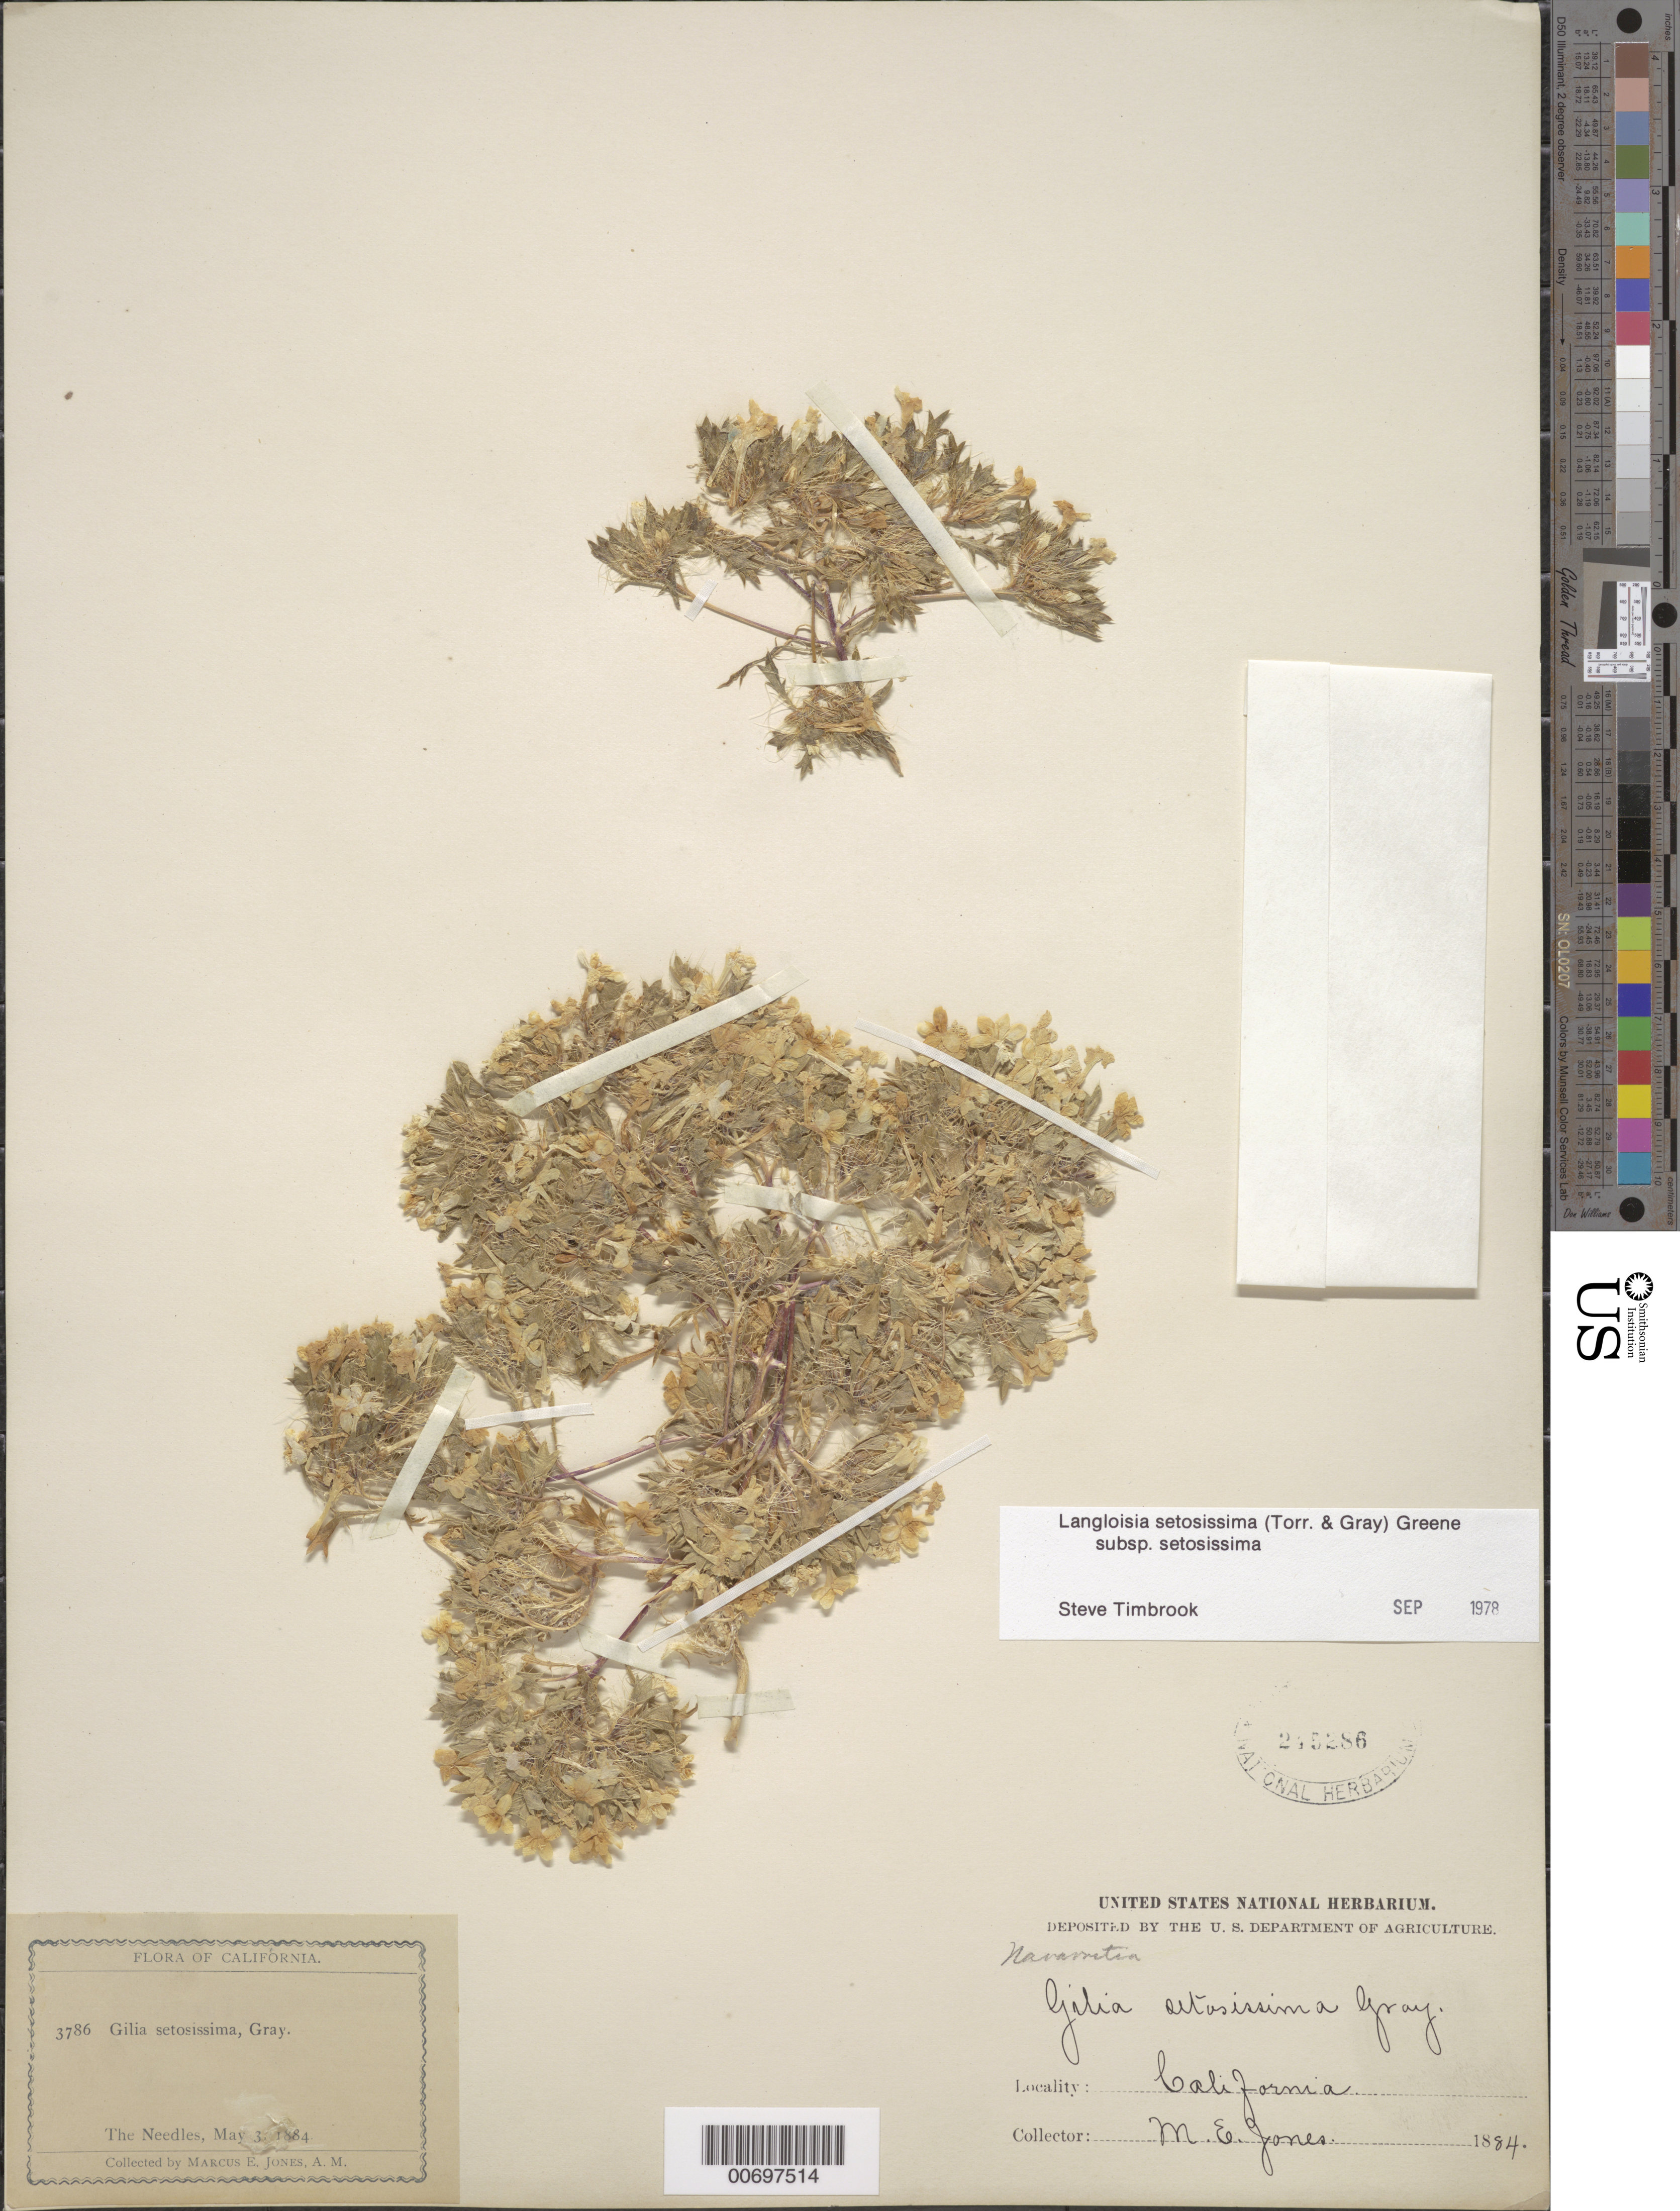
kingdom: Plantae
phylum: Tracheophyta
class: Magnoliopsida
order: Ericales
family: Polemoniaceae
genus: Langloisia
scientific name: Langloisia setosissima subsp. setosissima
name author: (Torr. & A. Gray) Greene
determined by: Timbrook, S.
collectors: M. E. Jones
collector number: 3786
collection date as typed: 03 May 1884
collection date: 1884-05-03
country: United States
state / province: California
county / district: San Bernardino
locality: The Needles.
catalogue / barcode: US 245286